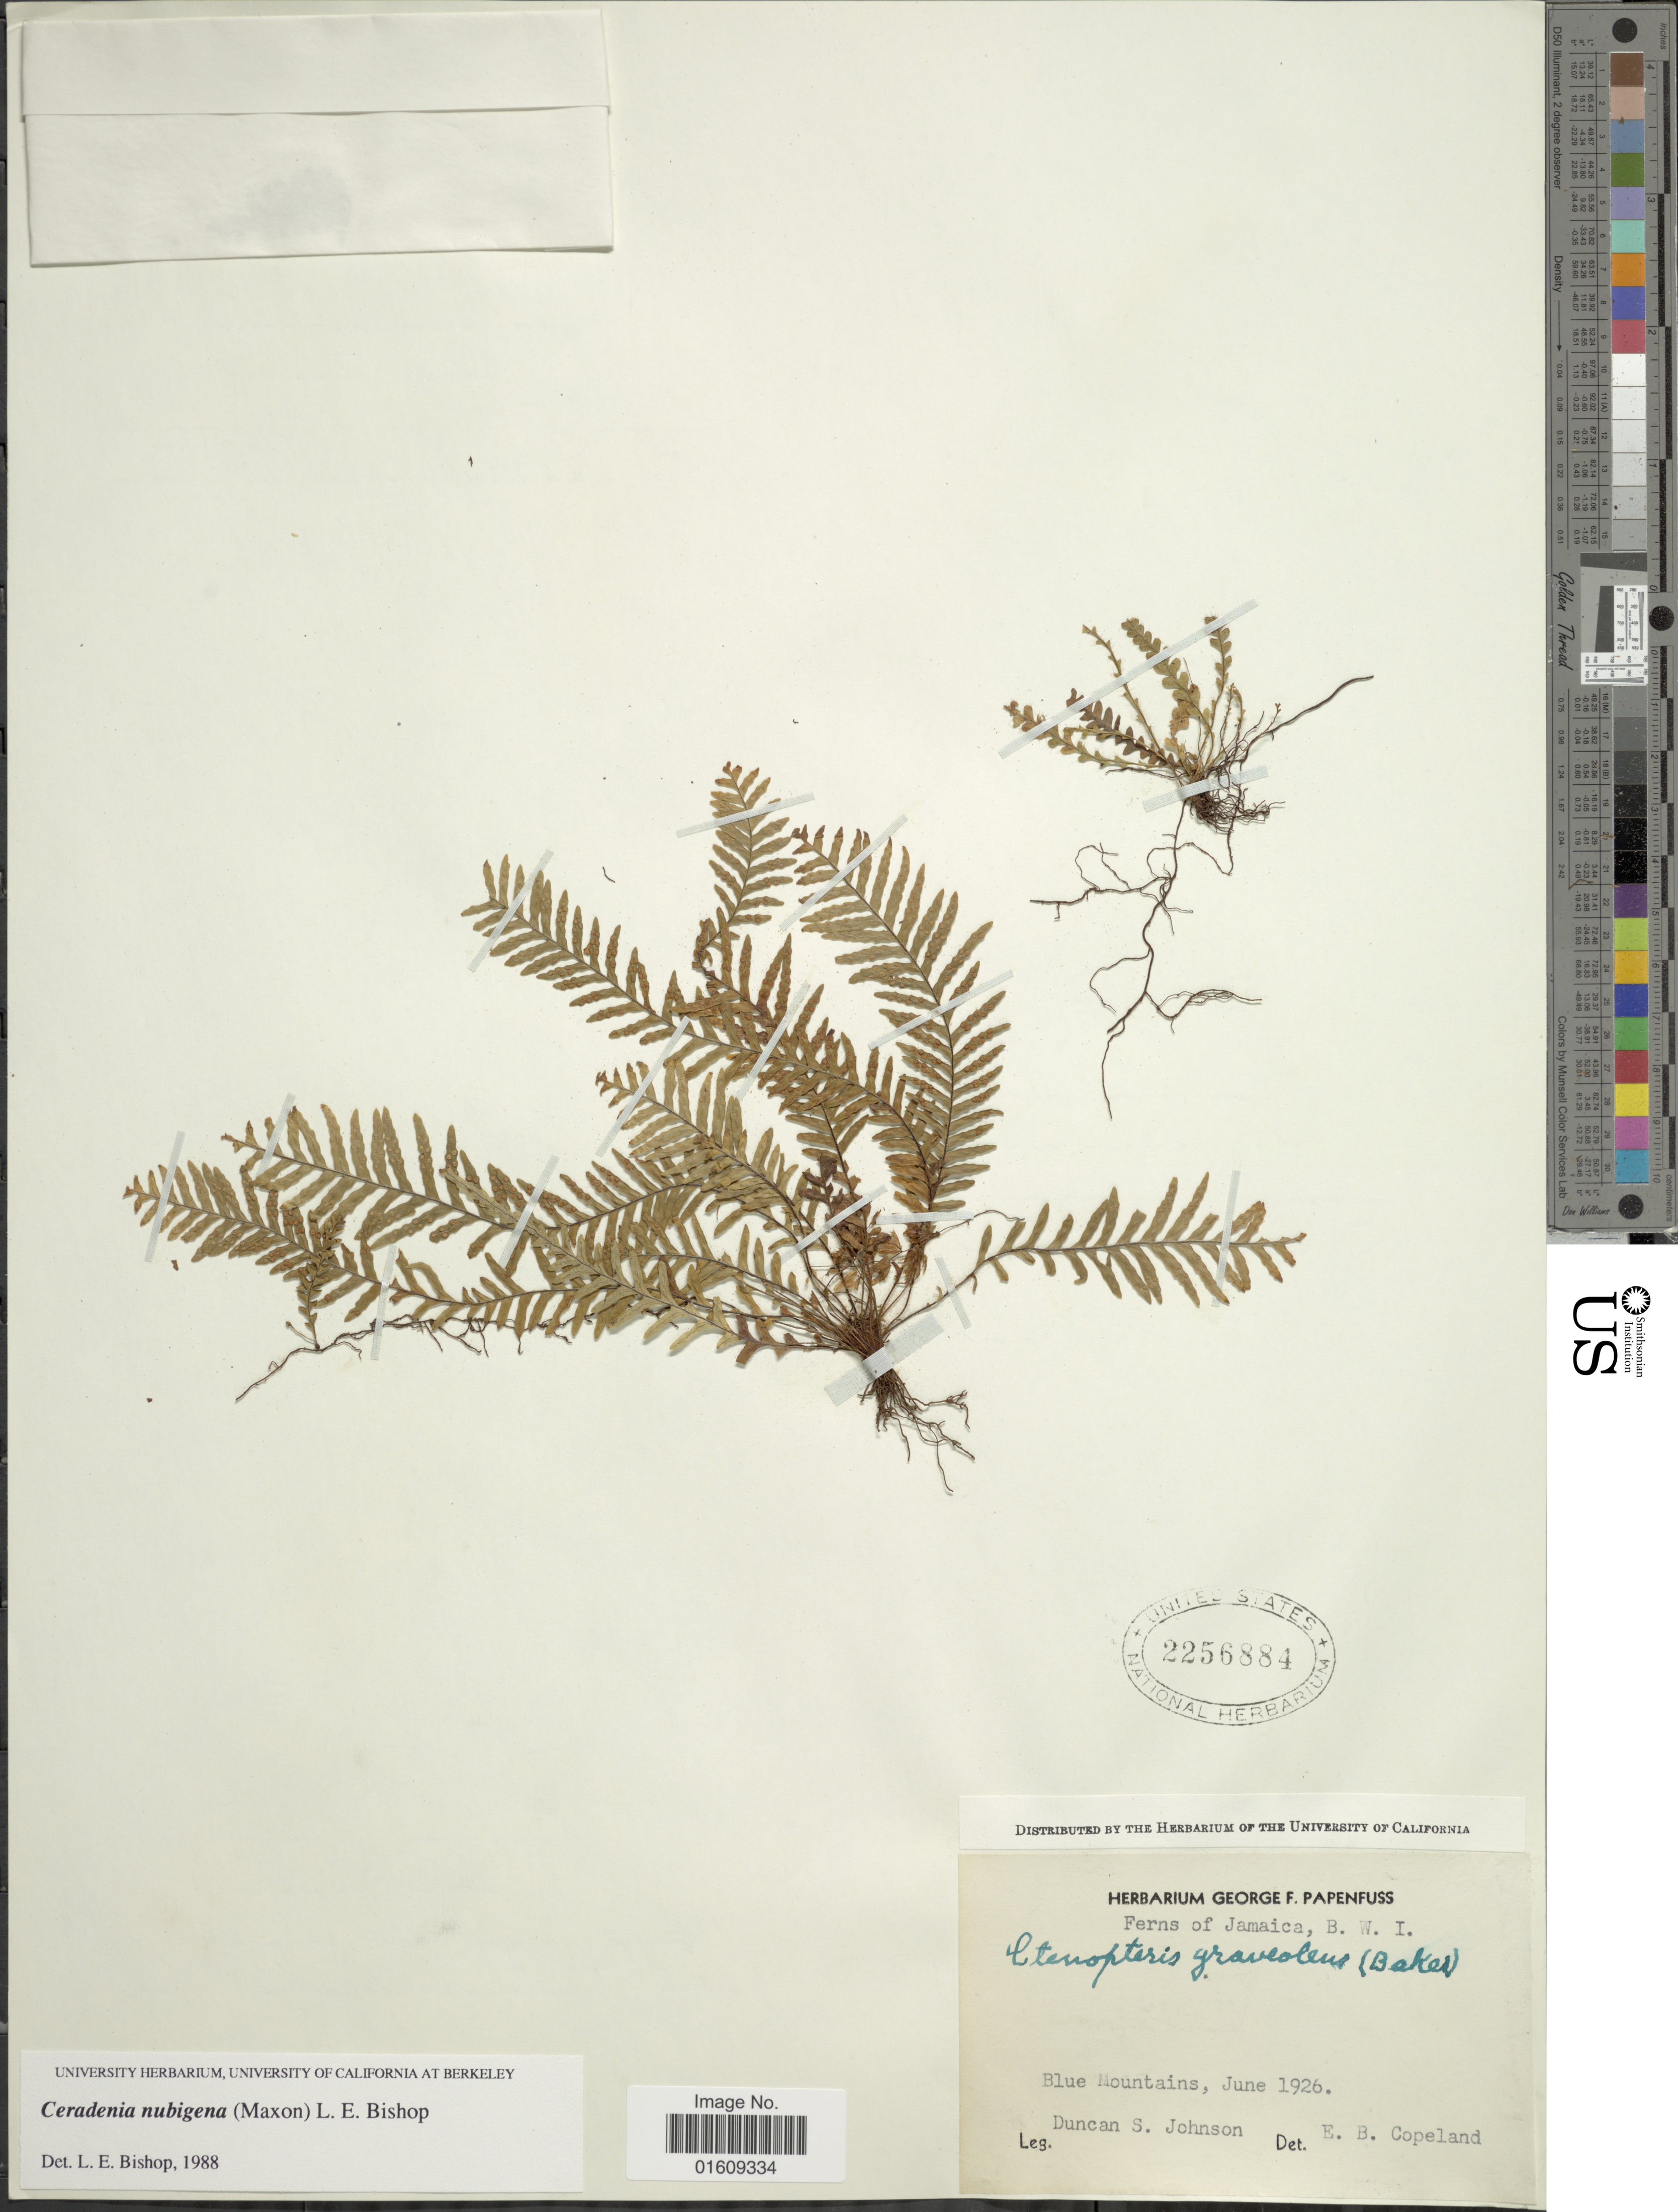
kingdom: Plantae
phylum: Tracheophyta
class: Polypodiopsida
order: Polypodiales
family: Polypodiaceae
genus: Ceradenia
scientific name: Ceradenia nubigena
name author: (Maxon) L.E. Bishop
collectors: D. S. Johnson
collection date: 1926-06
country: Jamaica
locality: Jamaica, B.W.I, Blue Mountains.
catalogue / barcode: US 2256884